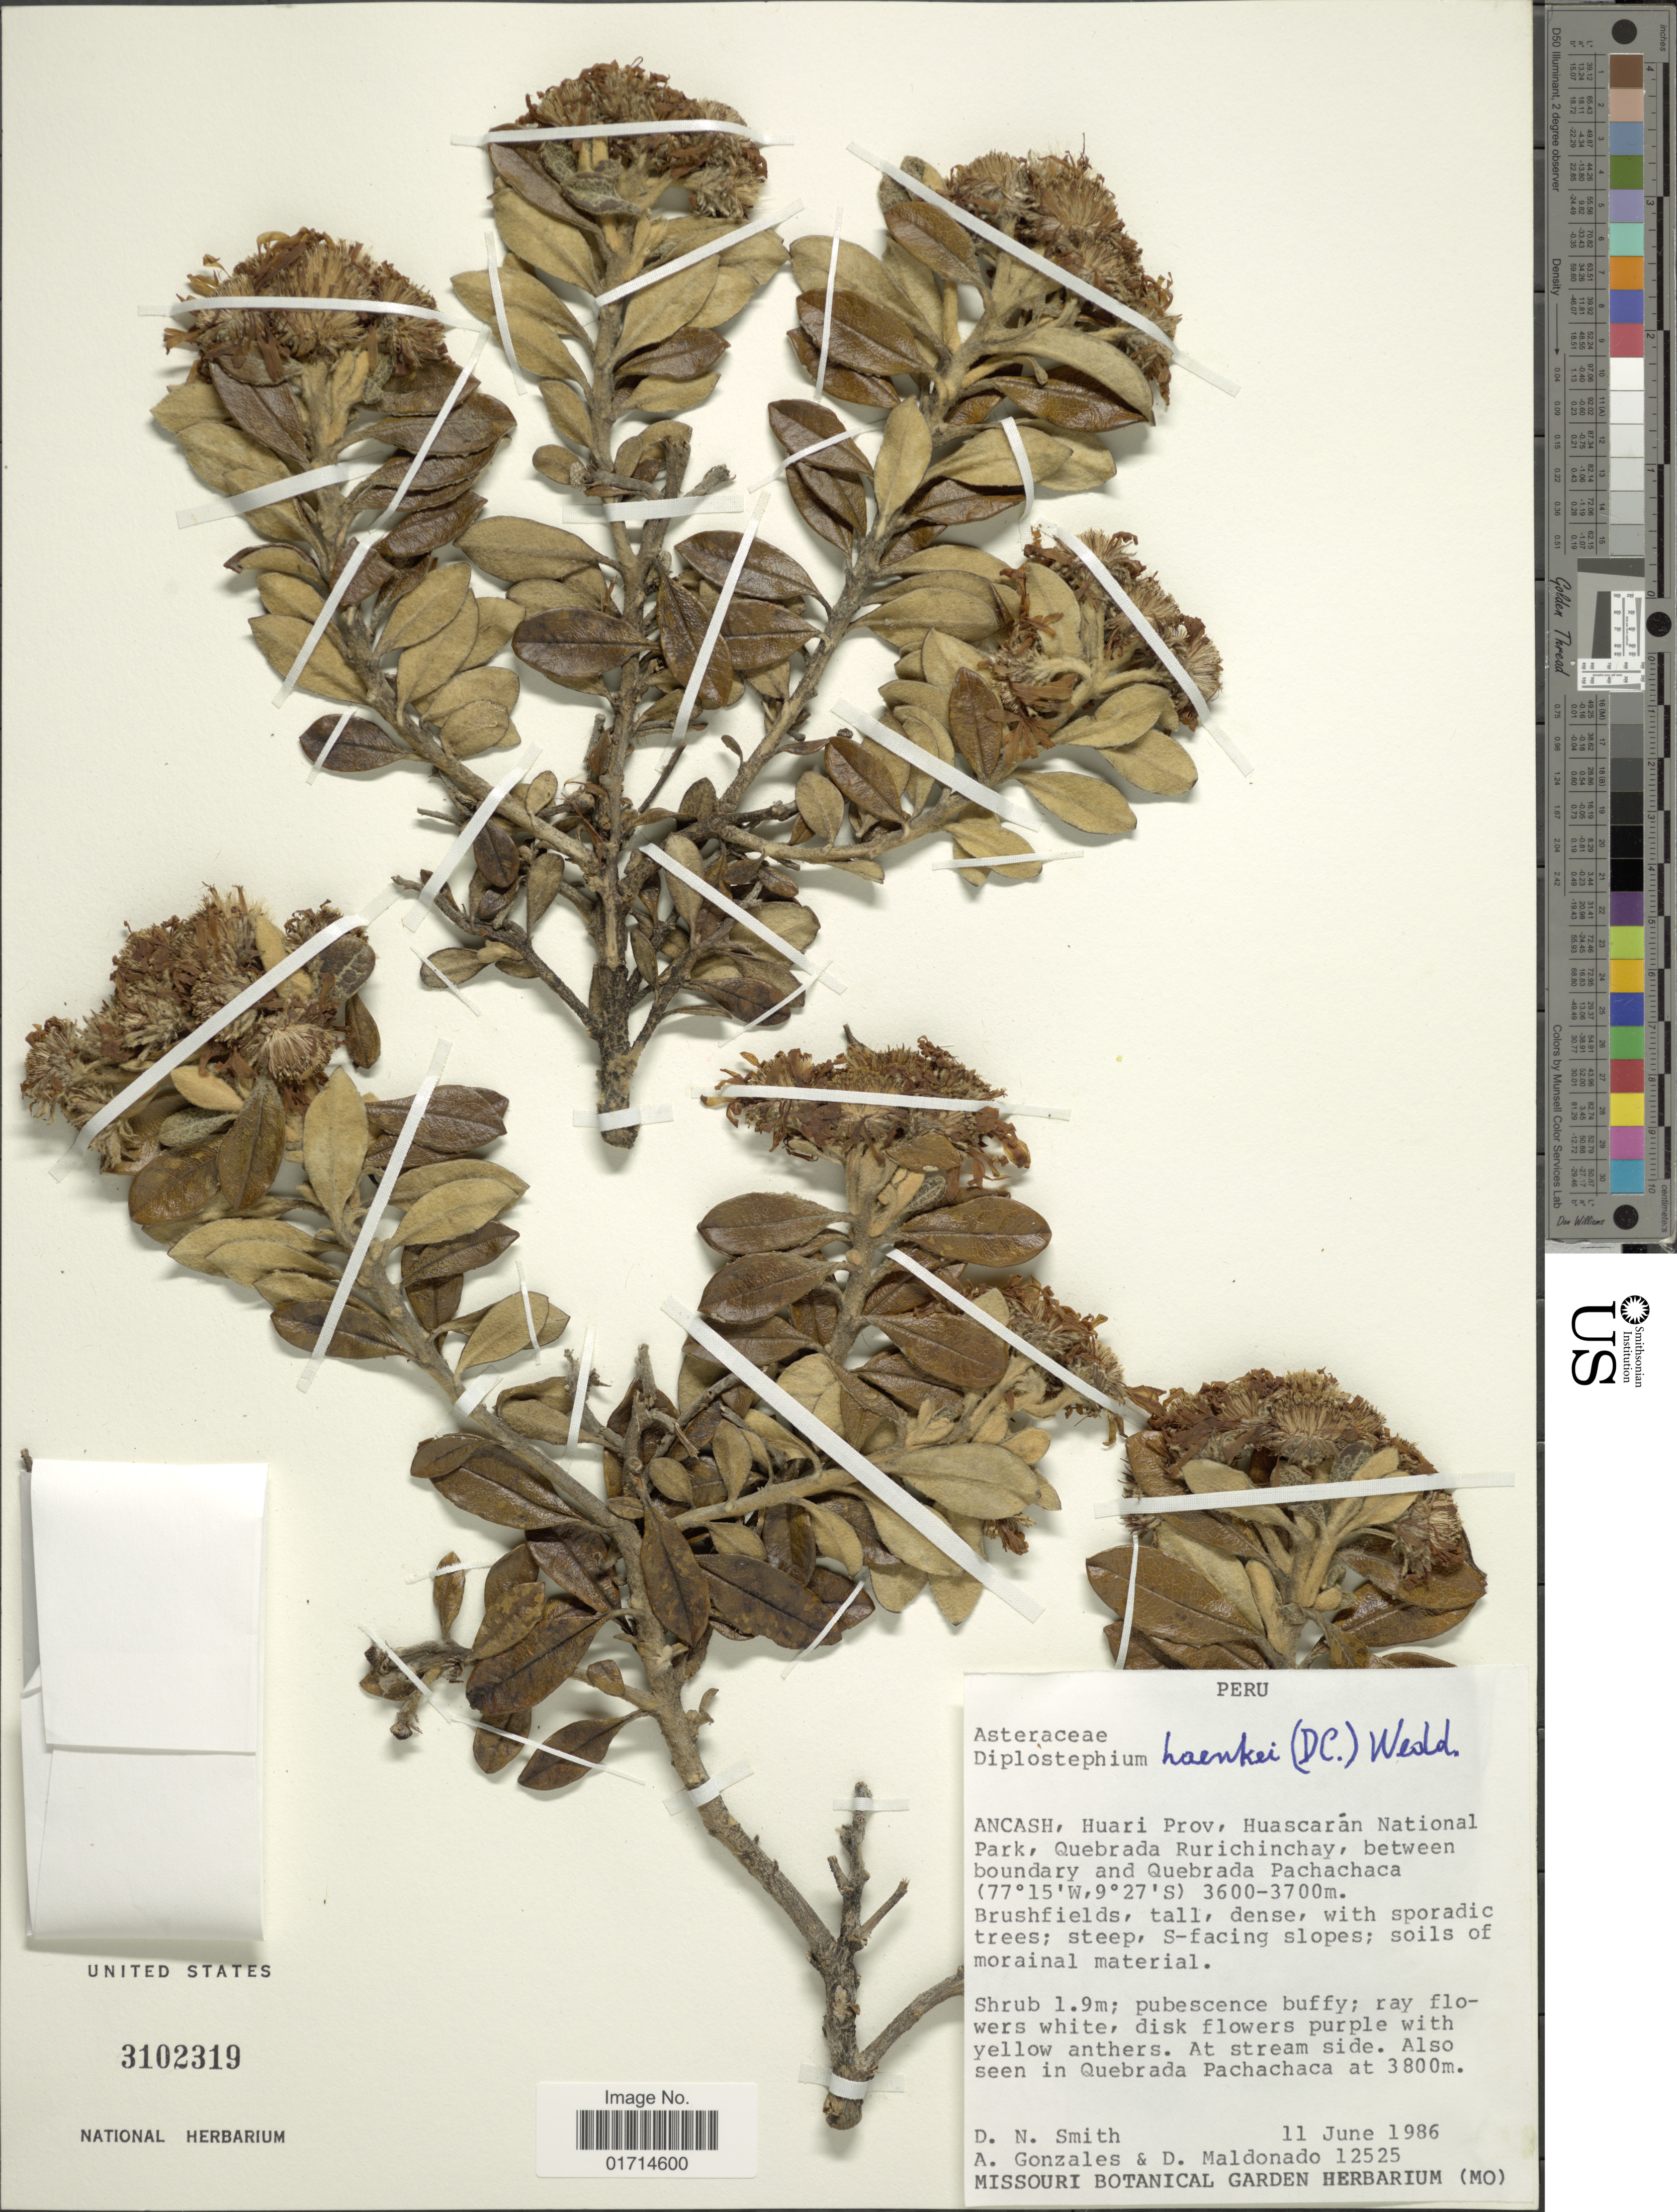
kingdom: Plantae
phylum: Tracheophyta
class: Magnoliopsida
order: Asterales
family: Asteraceae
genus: Diplostephium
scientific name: Diplostephium haenkei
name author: (DC.) Wedd.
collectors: D. Smith, A. Gonzáles & D. Maldonado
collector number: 12525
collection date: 1986-06-11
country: Peru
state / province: Ancash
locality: Huari Prov., Huascarin National Park, Quebrada Rurichinchay, between boundary and Quebrada Pachachaca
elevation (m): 3600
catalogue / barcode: US 3102319